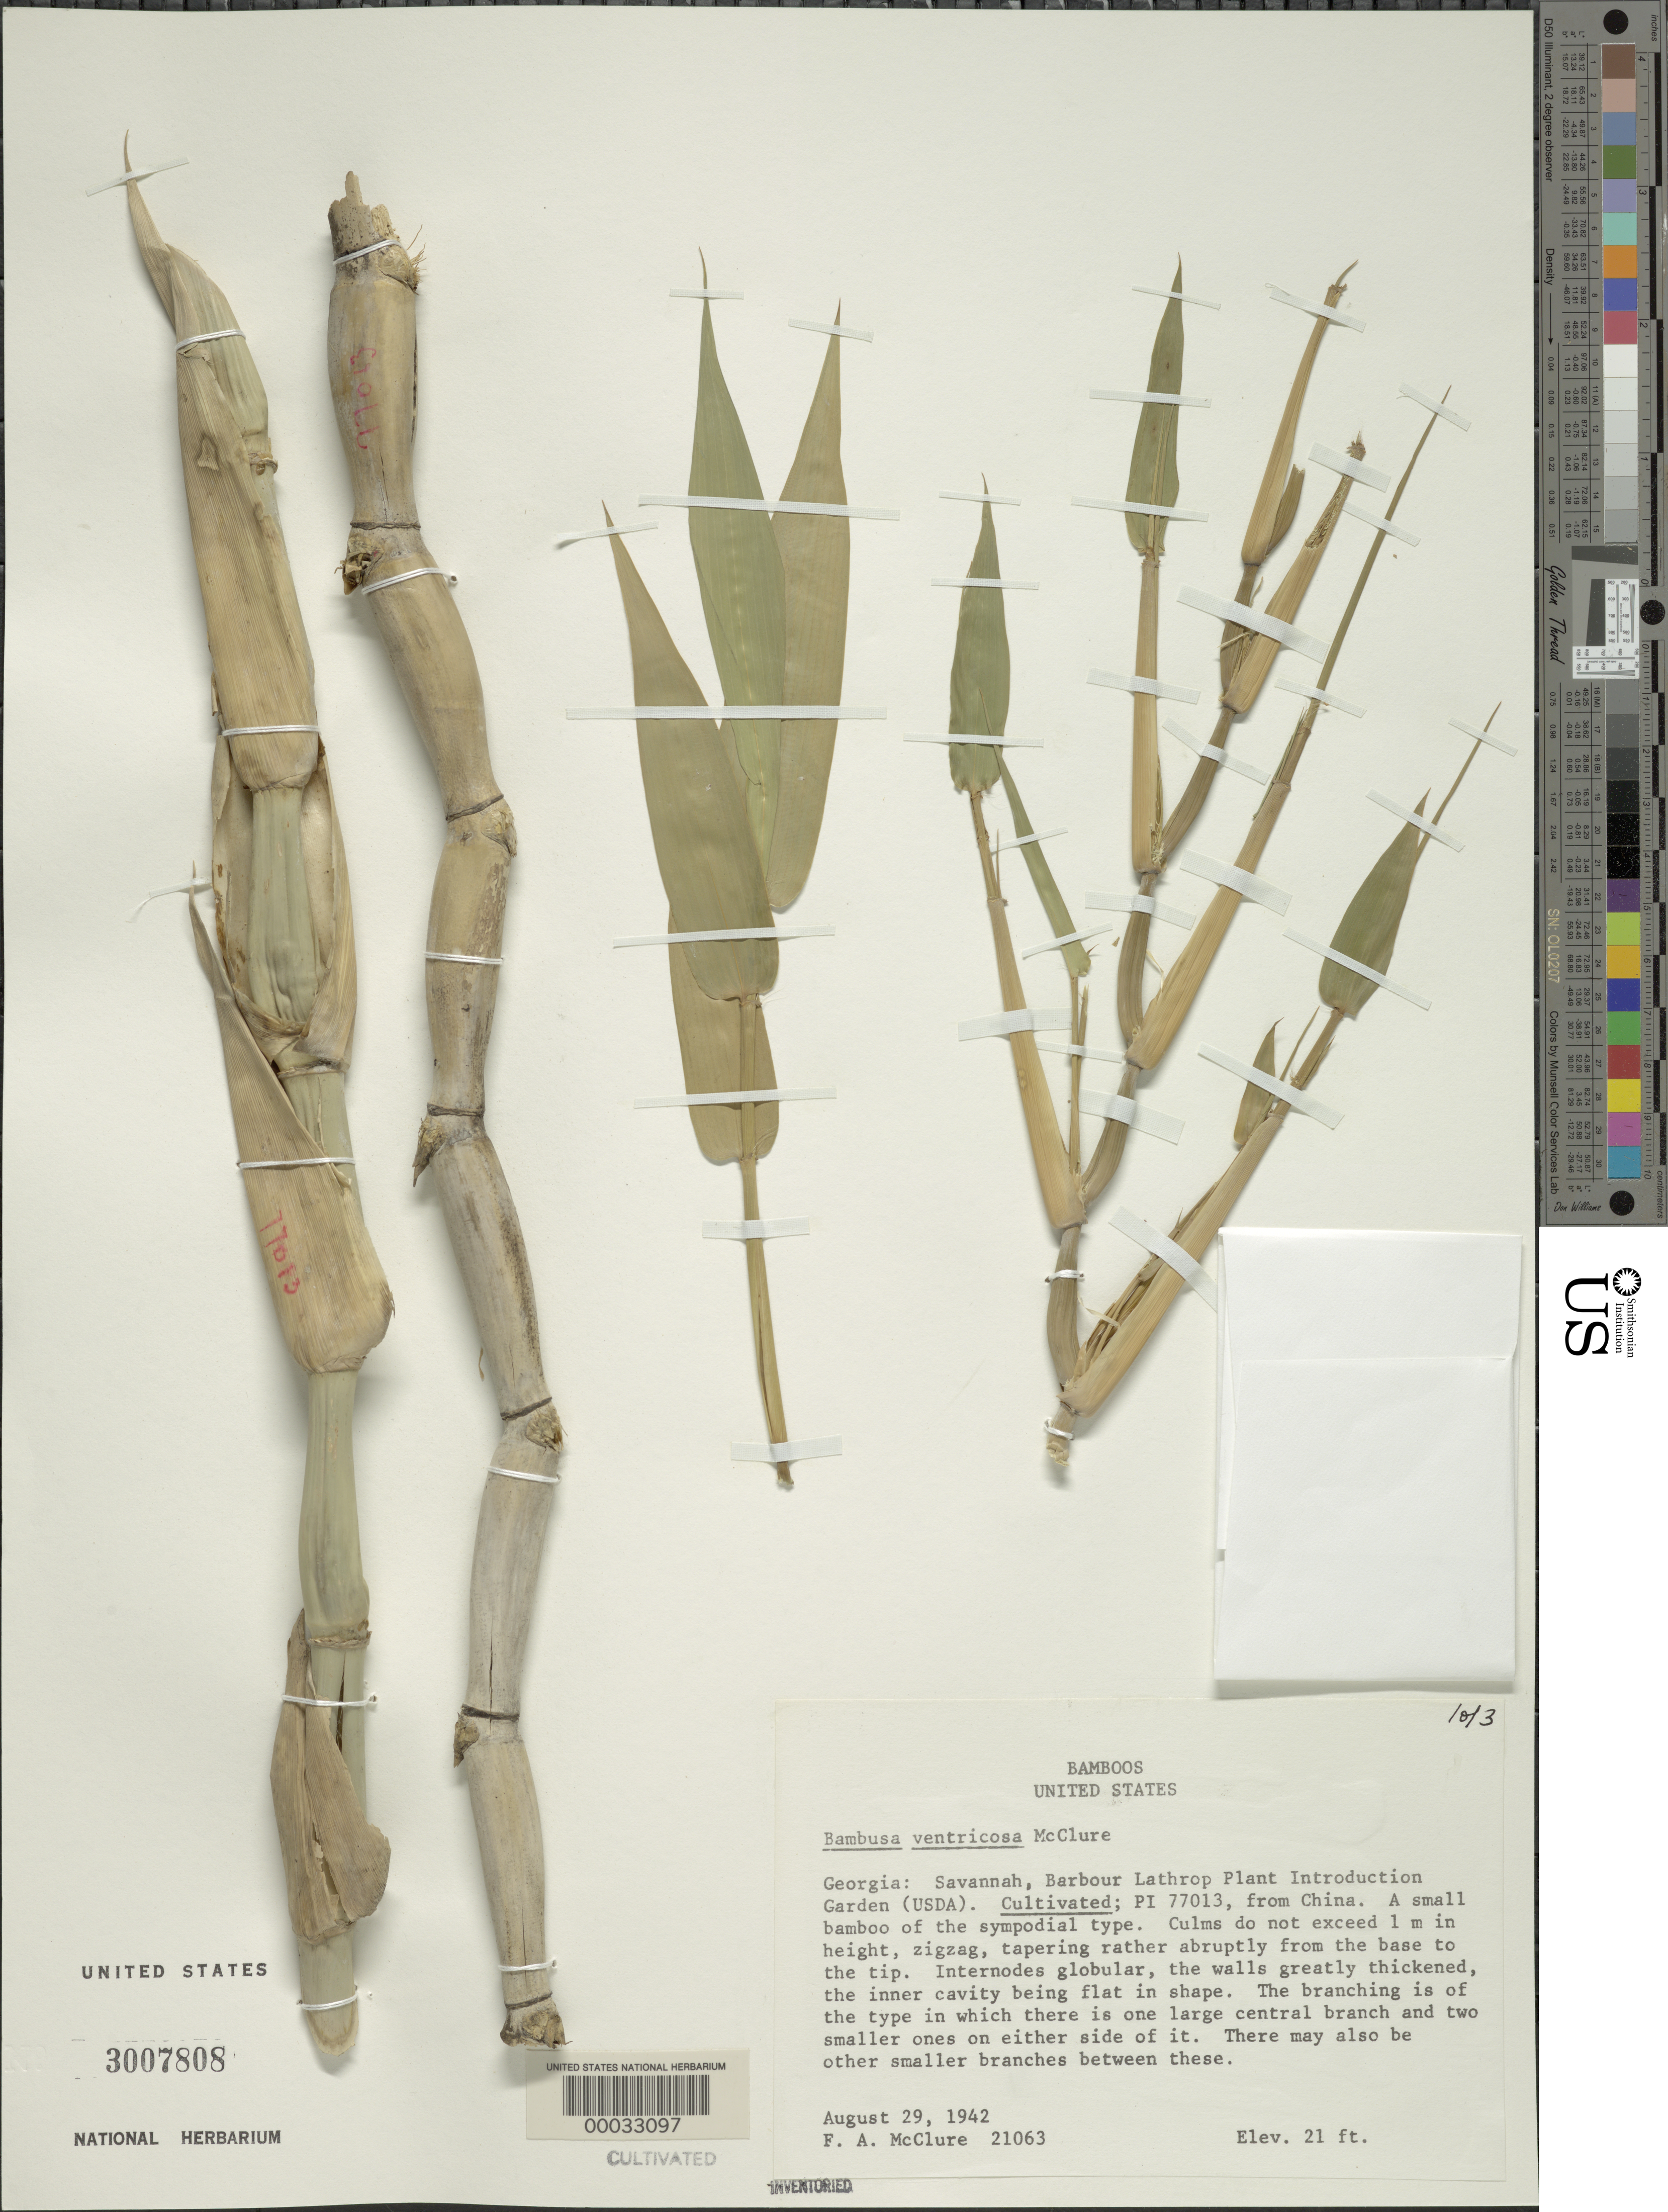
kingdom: Plantae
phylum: Tracheophyta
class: Liliopsida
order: Poales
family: Poaceae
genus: Bambusa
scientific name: Bambusa ventricosa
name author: McClure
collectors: F. A. McClure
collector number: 21063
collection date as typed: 29 Aug 1942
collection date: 1942-08-29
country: United States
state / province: Georgia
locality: Saannah barbour lathrop pi garden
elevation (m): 6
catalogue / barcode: US 3007808